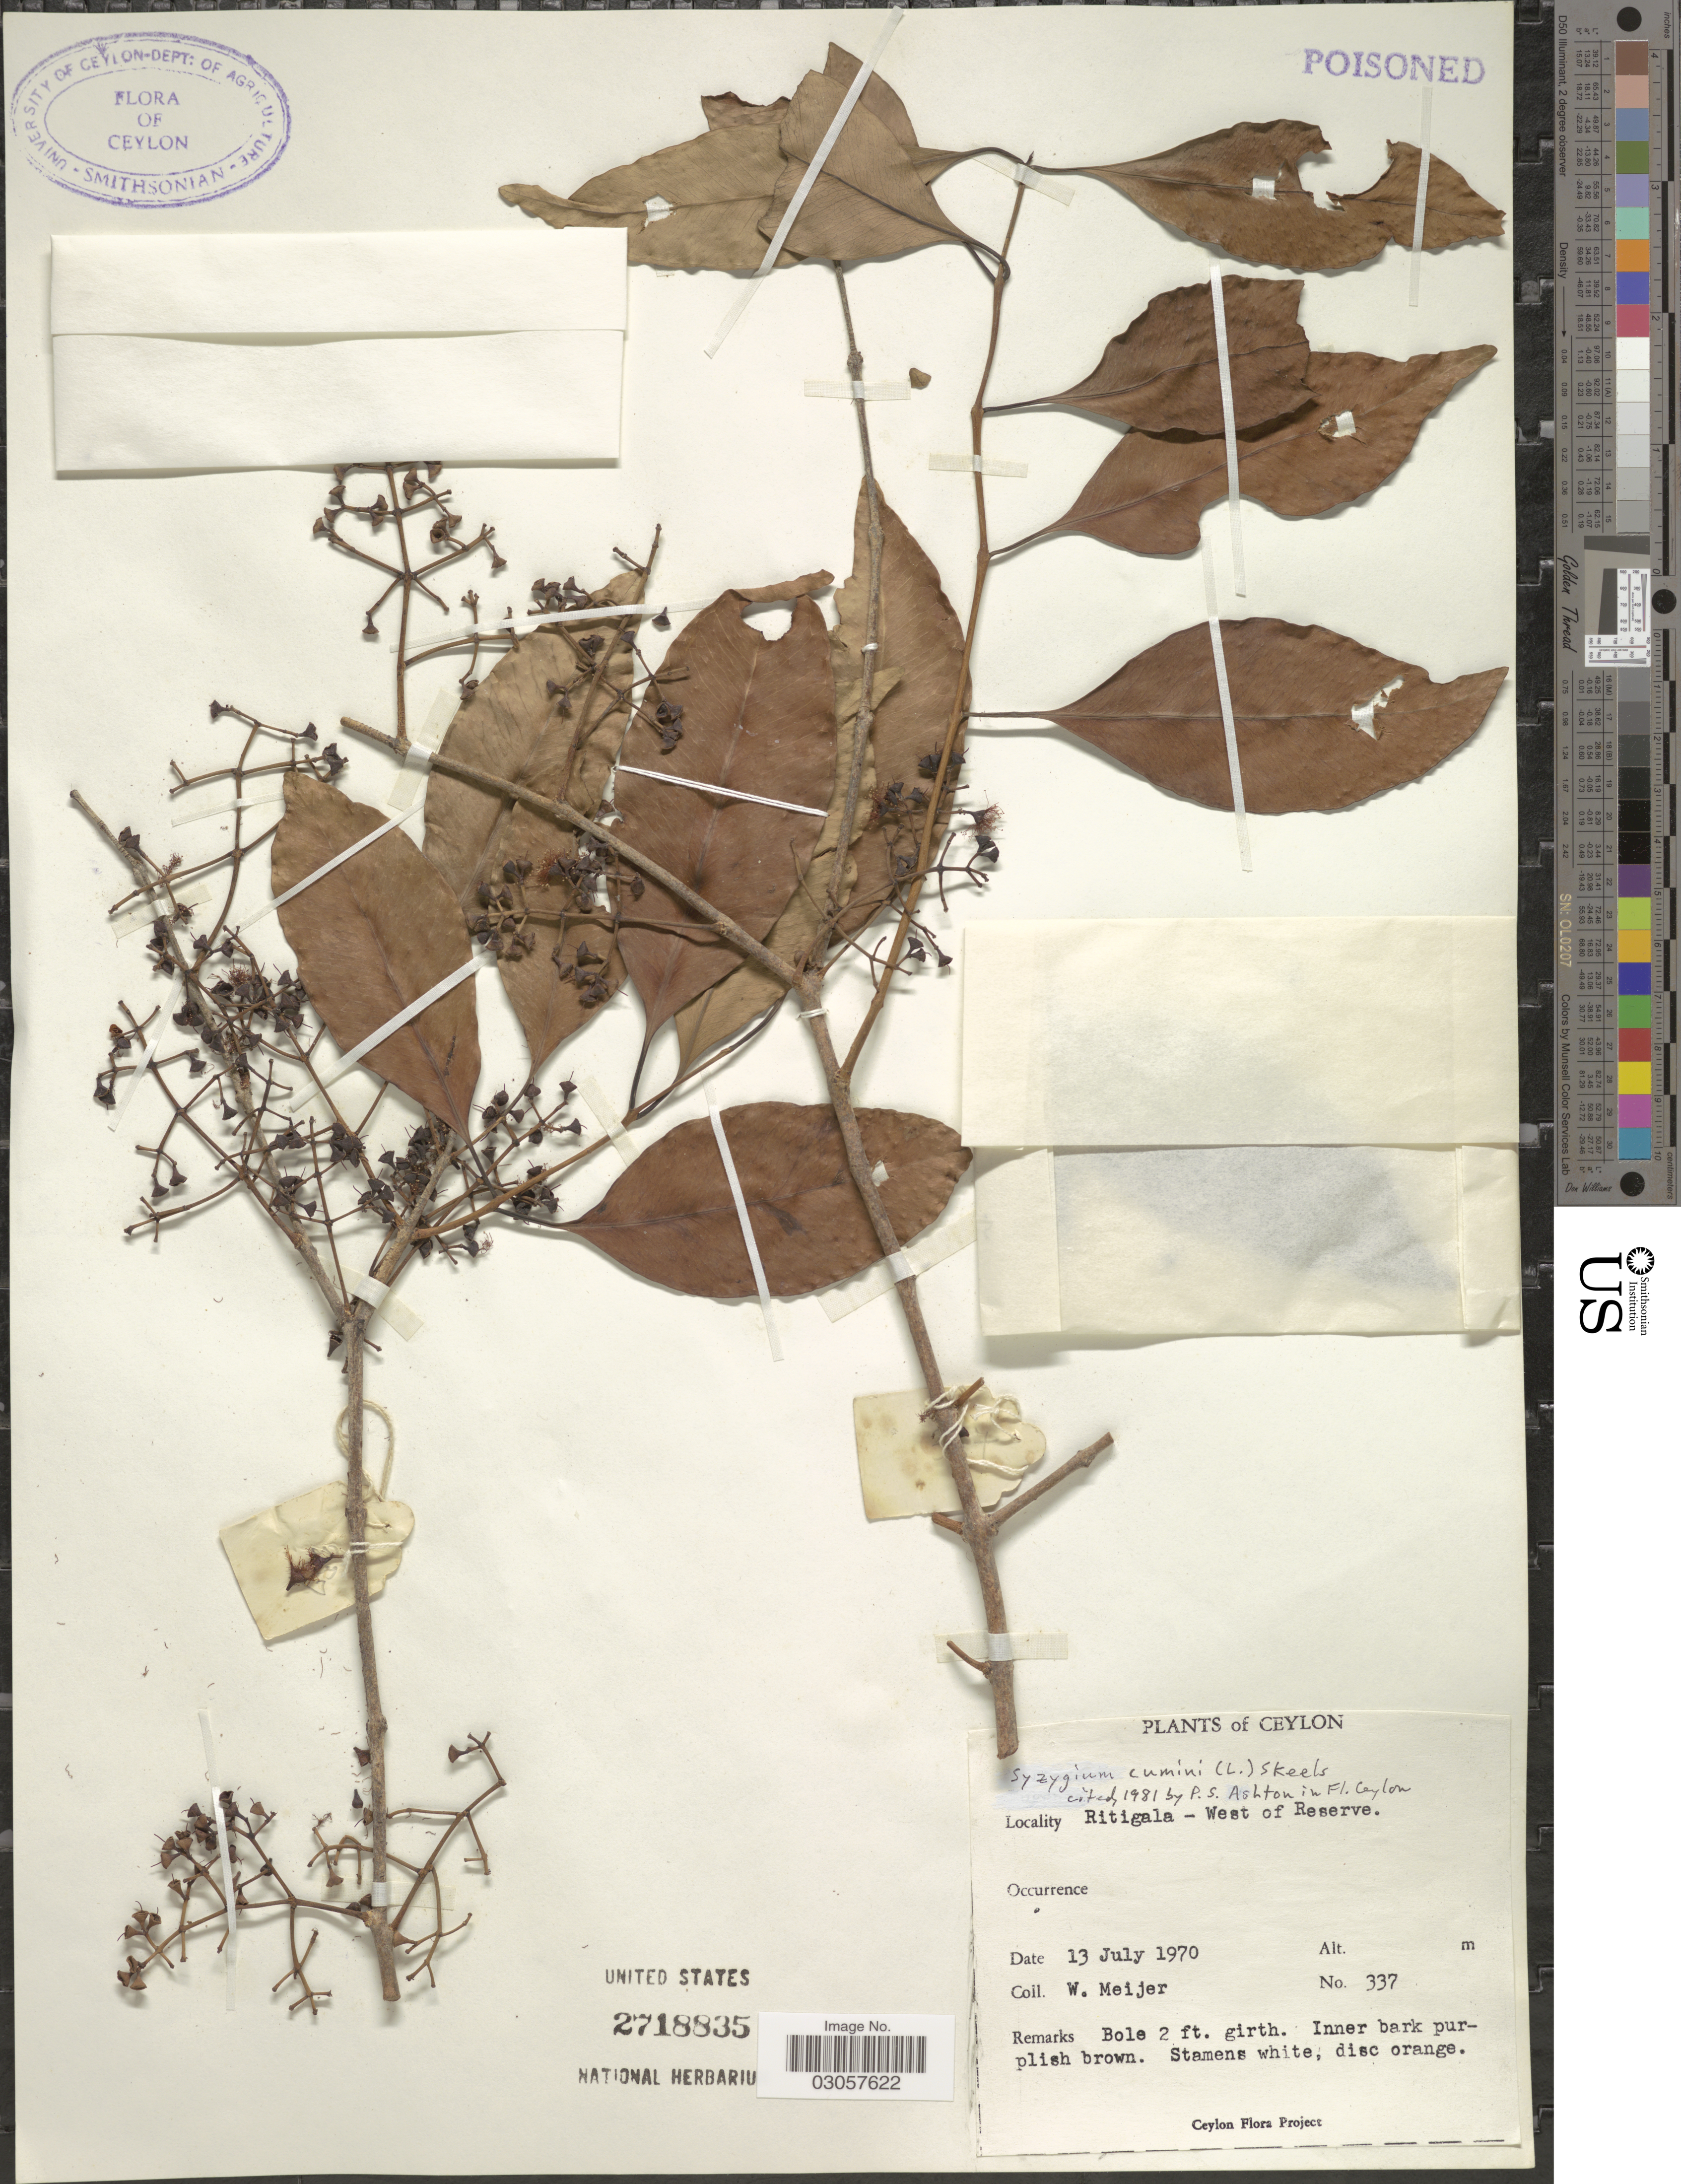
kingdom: Plantae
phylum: Tracheophyta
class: Magnoliopsida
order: Myrtales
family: Myrtaceae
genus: Syzygium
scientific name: Syzygium cumini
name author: (L.) Skeels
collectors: W. Meijer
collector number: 337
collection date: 1970-07-13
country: Sri Lanka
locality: Ceylon. Ritigala - West of Reserve.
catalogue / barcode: US 2718835